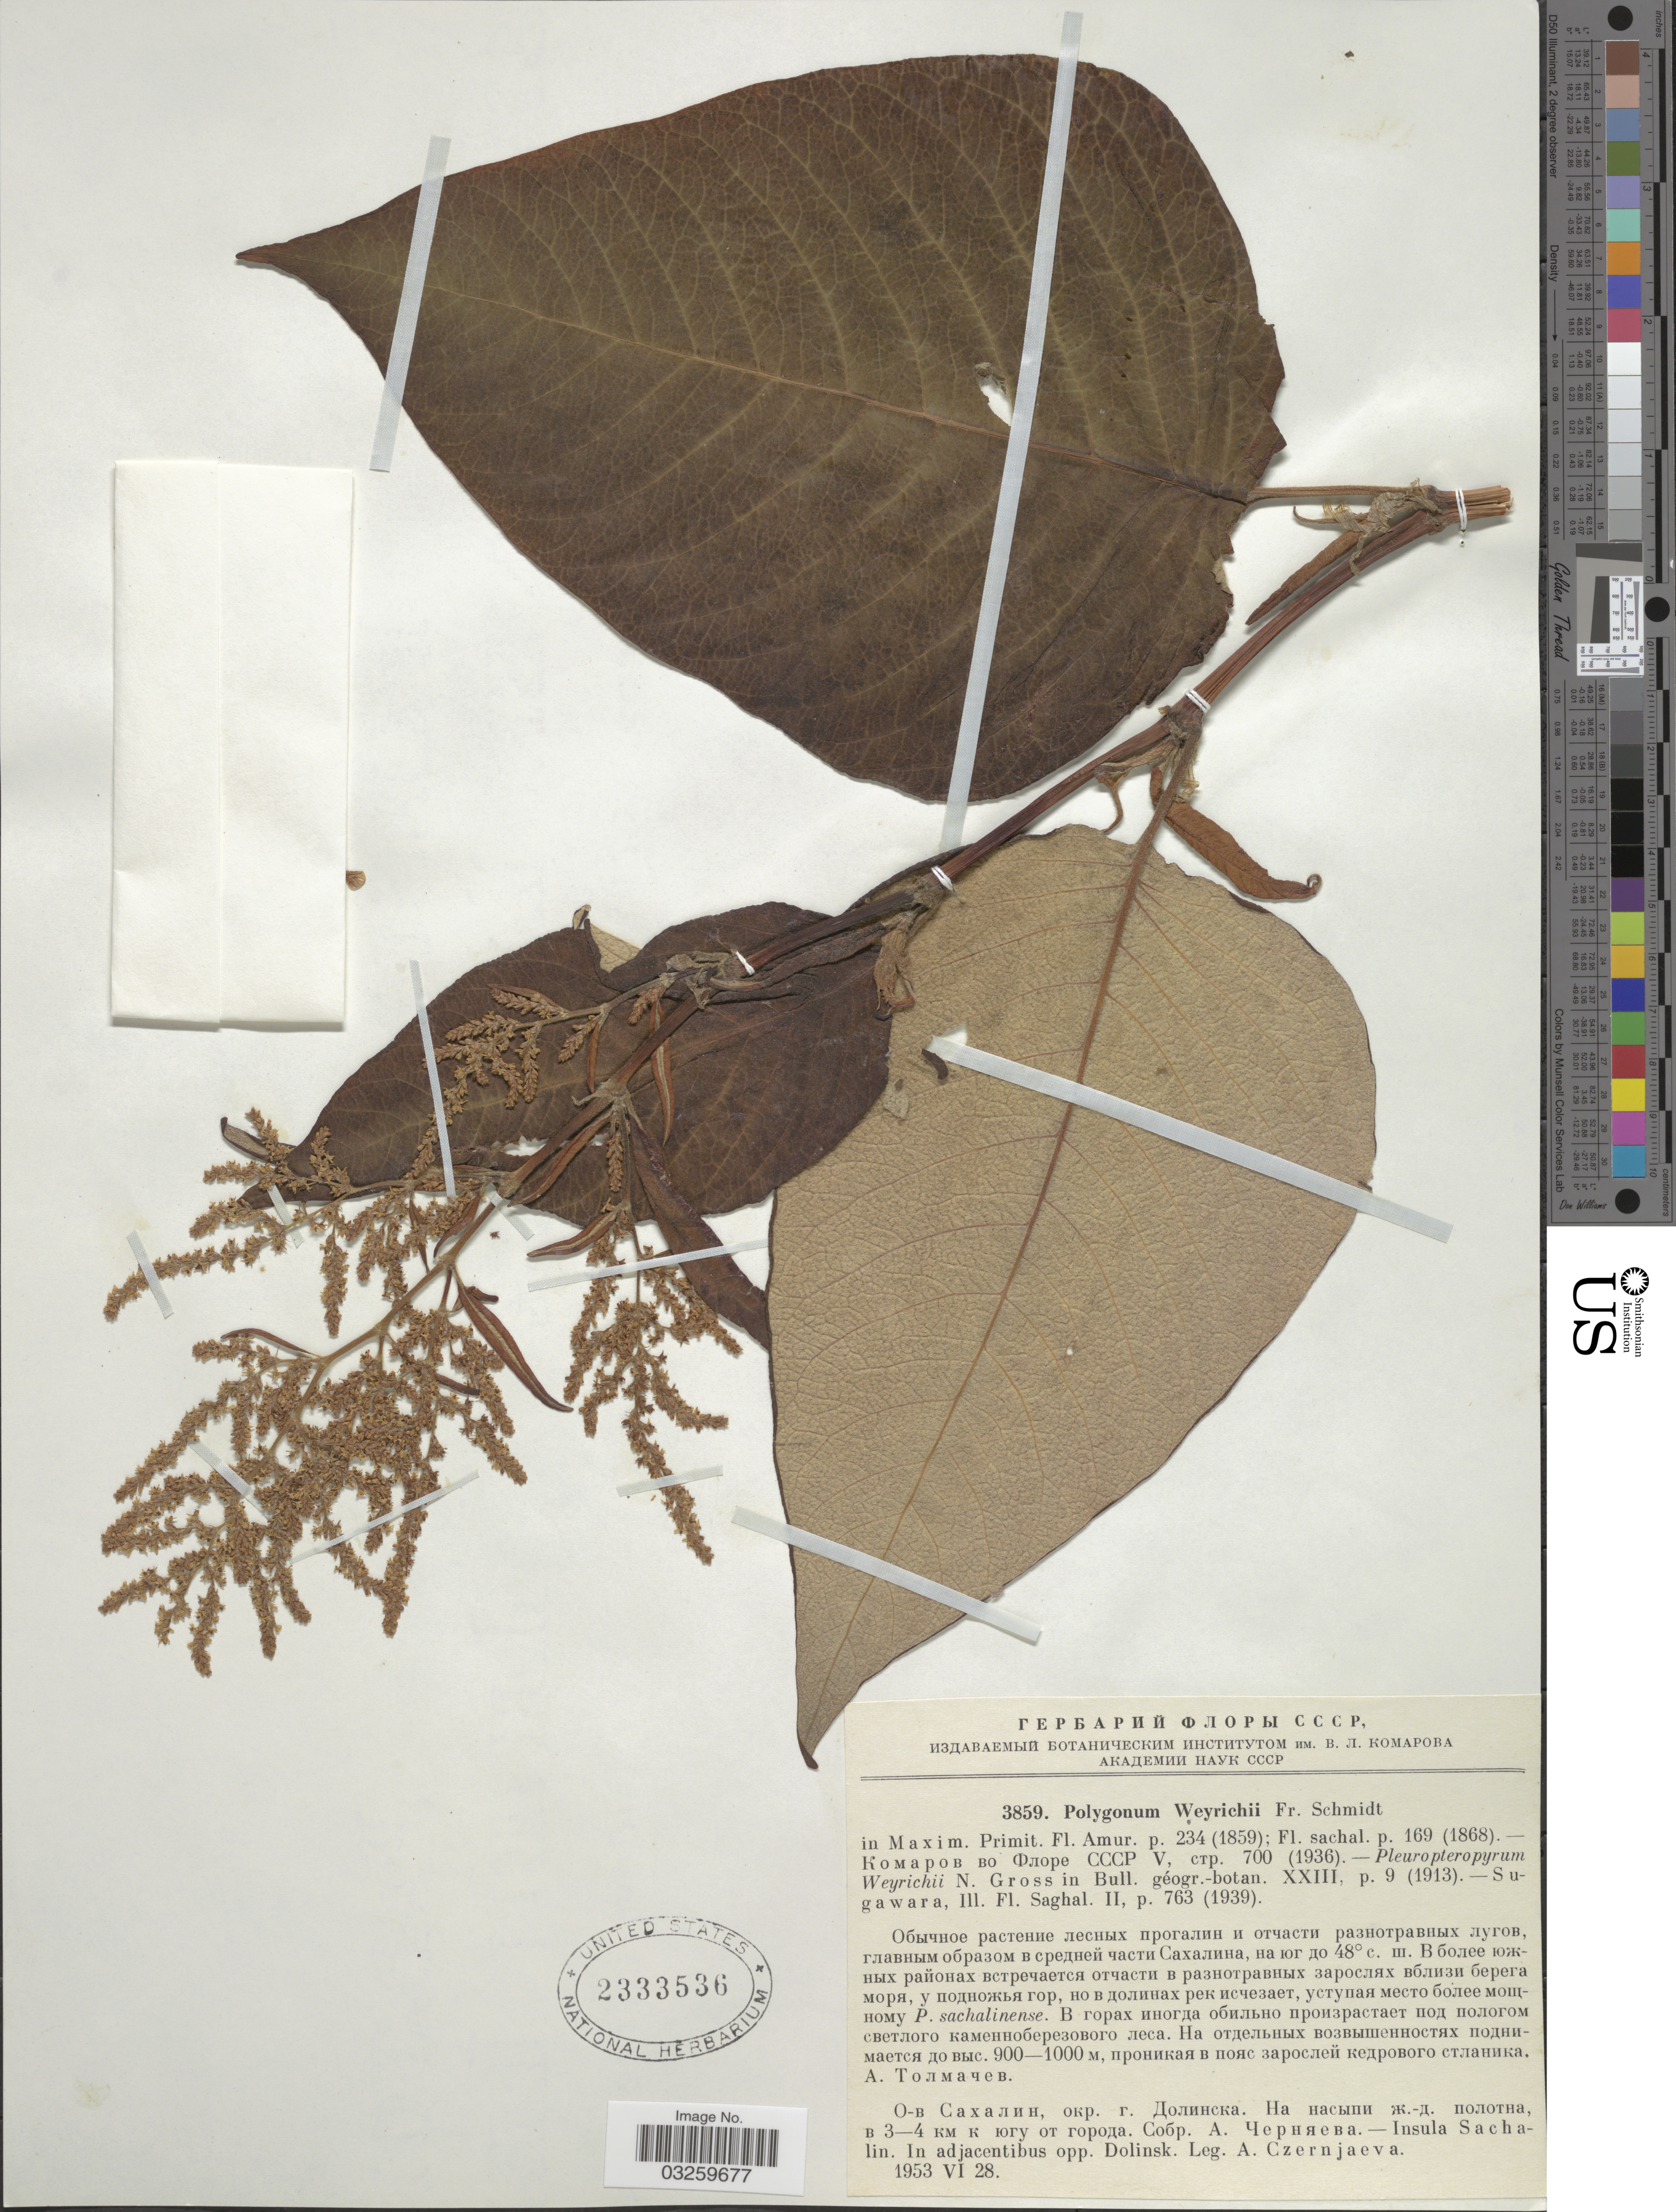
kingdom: Plantae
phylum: Tracheophyta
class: Magnoliopsida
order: Caryophyllales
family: Polygonaceae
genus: Koenigia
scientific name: Koenigia weyrichii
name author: (F. Schmidt) T.M. Schust. & Reveal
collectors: A. Czernjaeva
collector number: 3859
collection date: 1953-06-28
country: Russian Federation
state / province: Sakhalin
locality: Insula Sachalin. In adjacentibus opp. Dolinsk.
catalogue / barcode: US 2333536